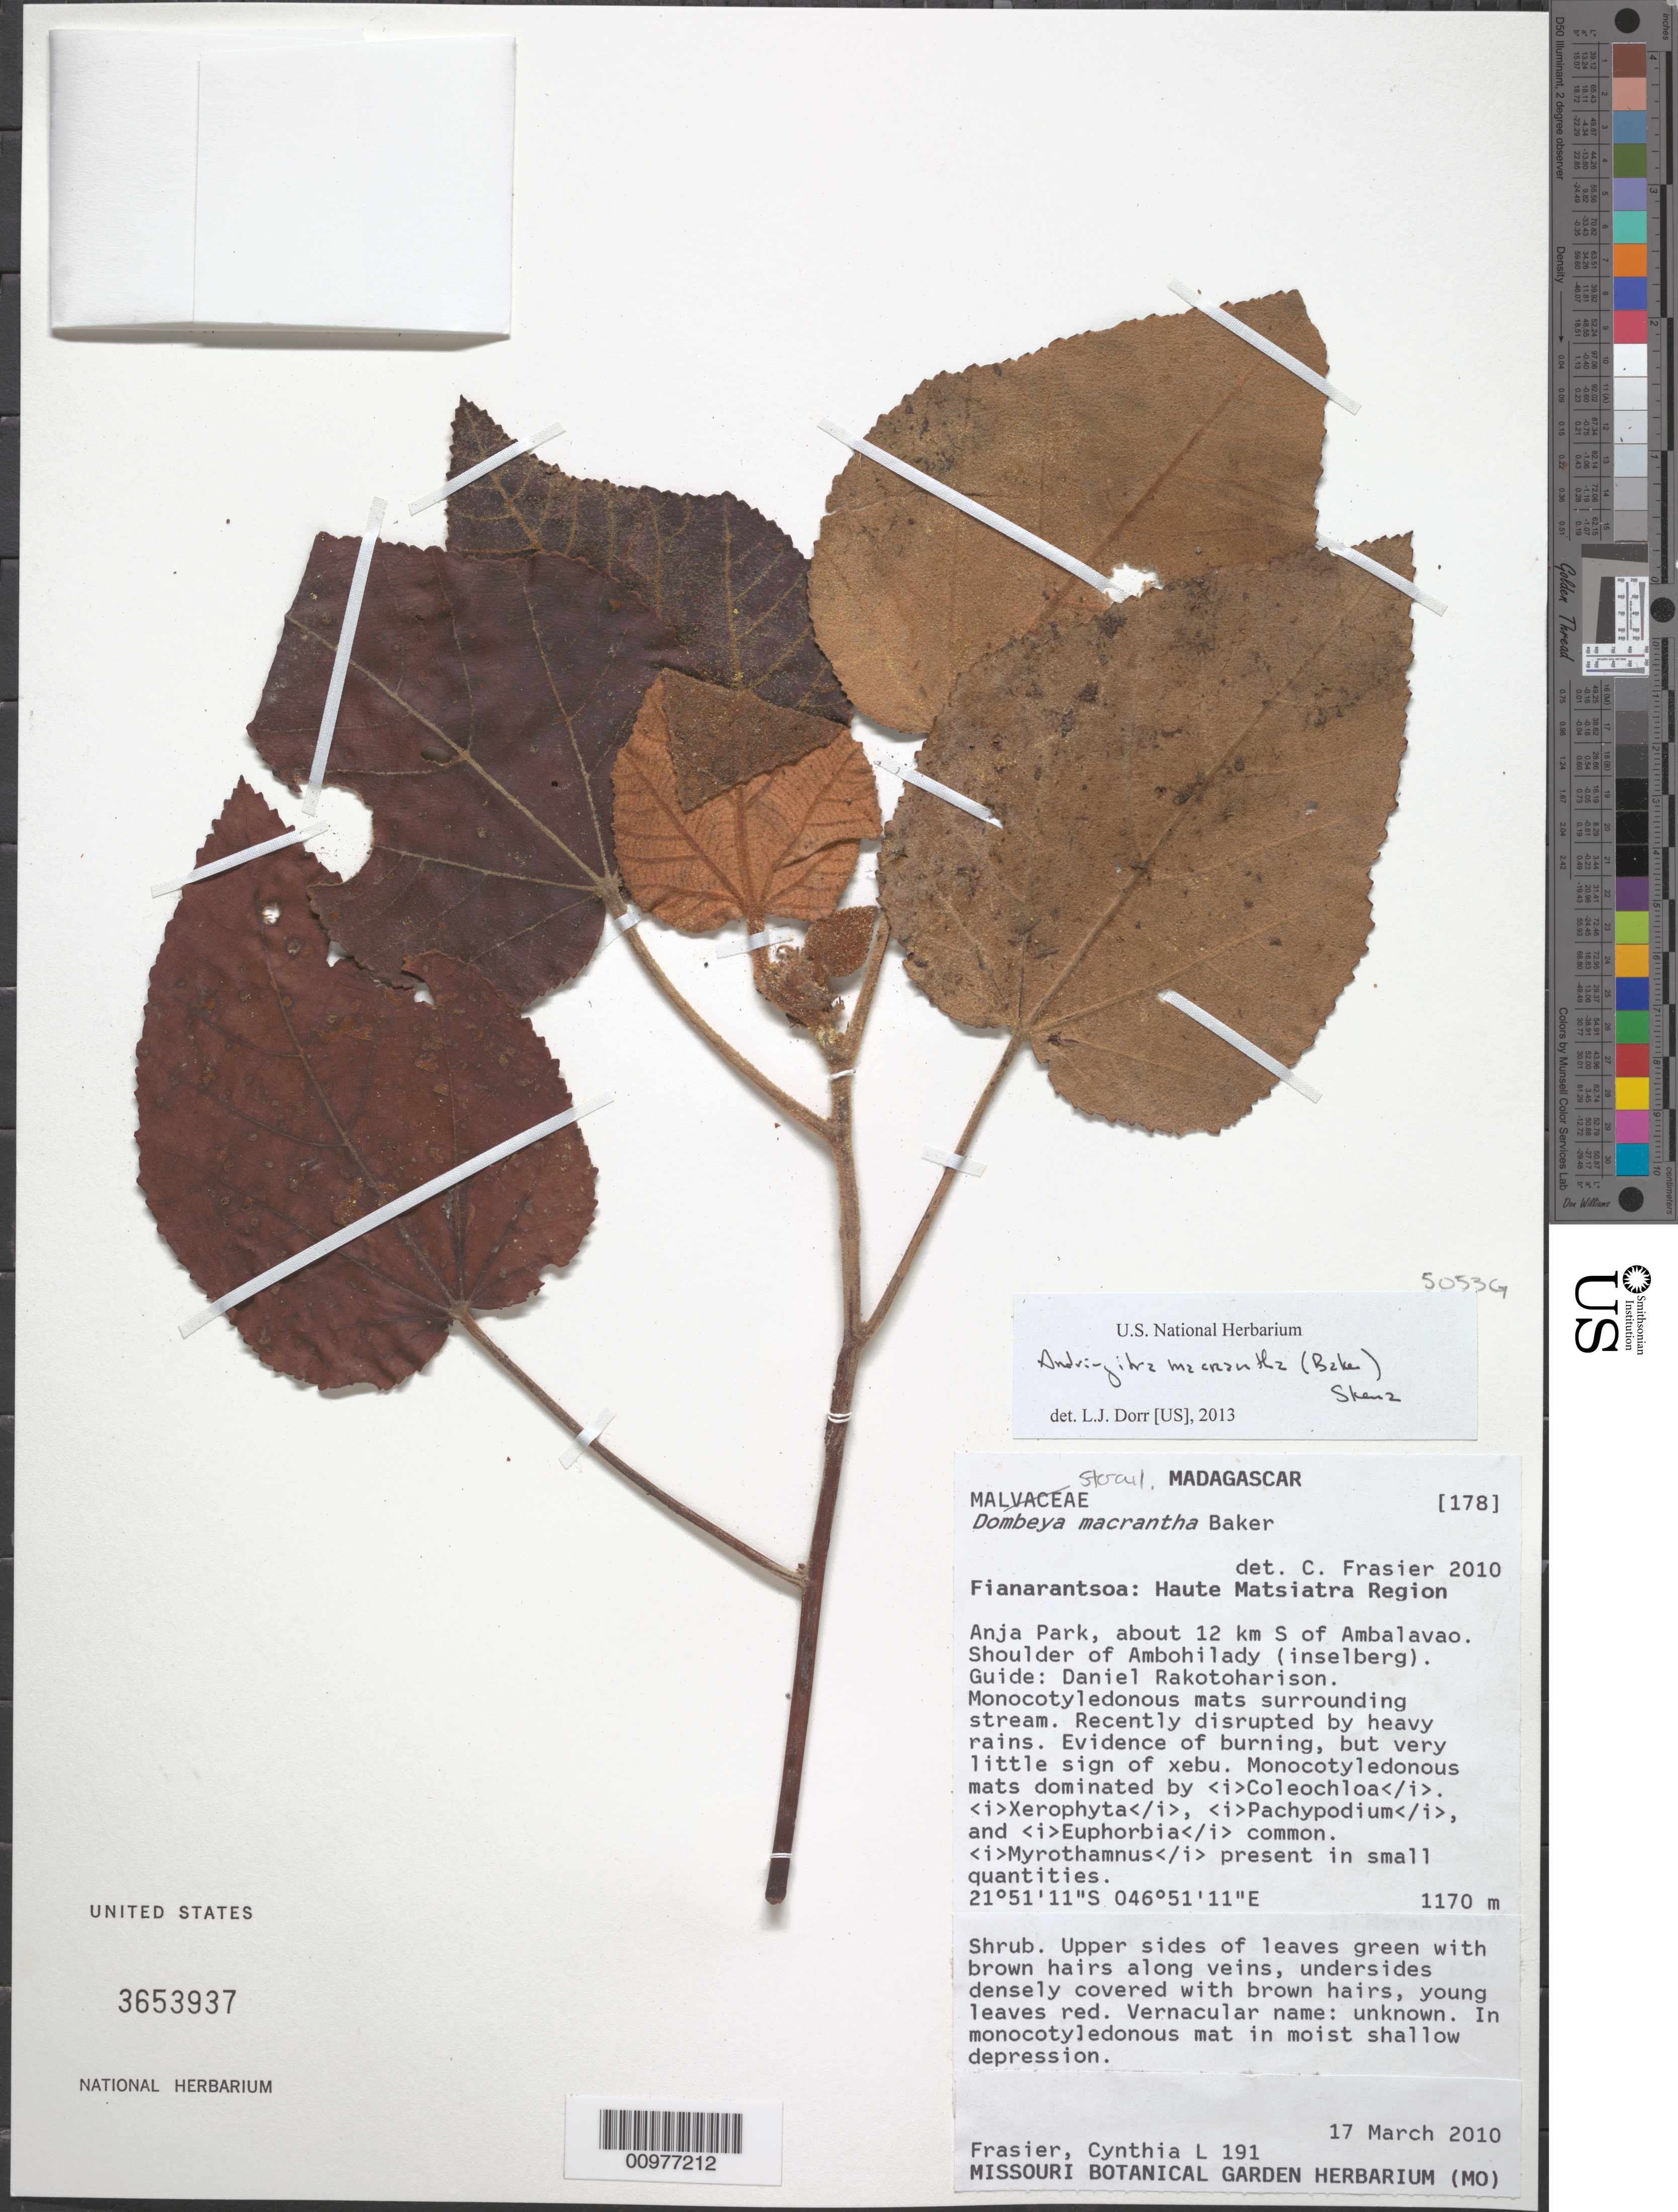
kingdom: Plantae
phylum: Tracheophyta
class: Magnoliopsida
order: Malvales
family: Malvaceae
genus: Andringitra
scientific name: Andringitra macrantha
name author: (Baker) Skema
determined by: Dorr, L. J., (BOT), Smithsonian Institution - National Museum of Natural History (UNITED STATES)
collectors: C. Frasier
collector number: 191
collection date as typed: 17 Mar 2010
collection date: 2010-03-17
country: Madagascar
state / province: Haute Matsiatra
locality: Haute Matsiatra Region. Anja Park, about 12 km S of Ambalavao. Shoulder of Ambohilady (inselberg)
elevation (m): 1170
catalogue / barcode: US 3653937